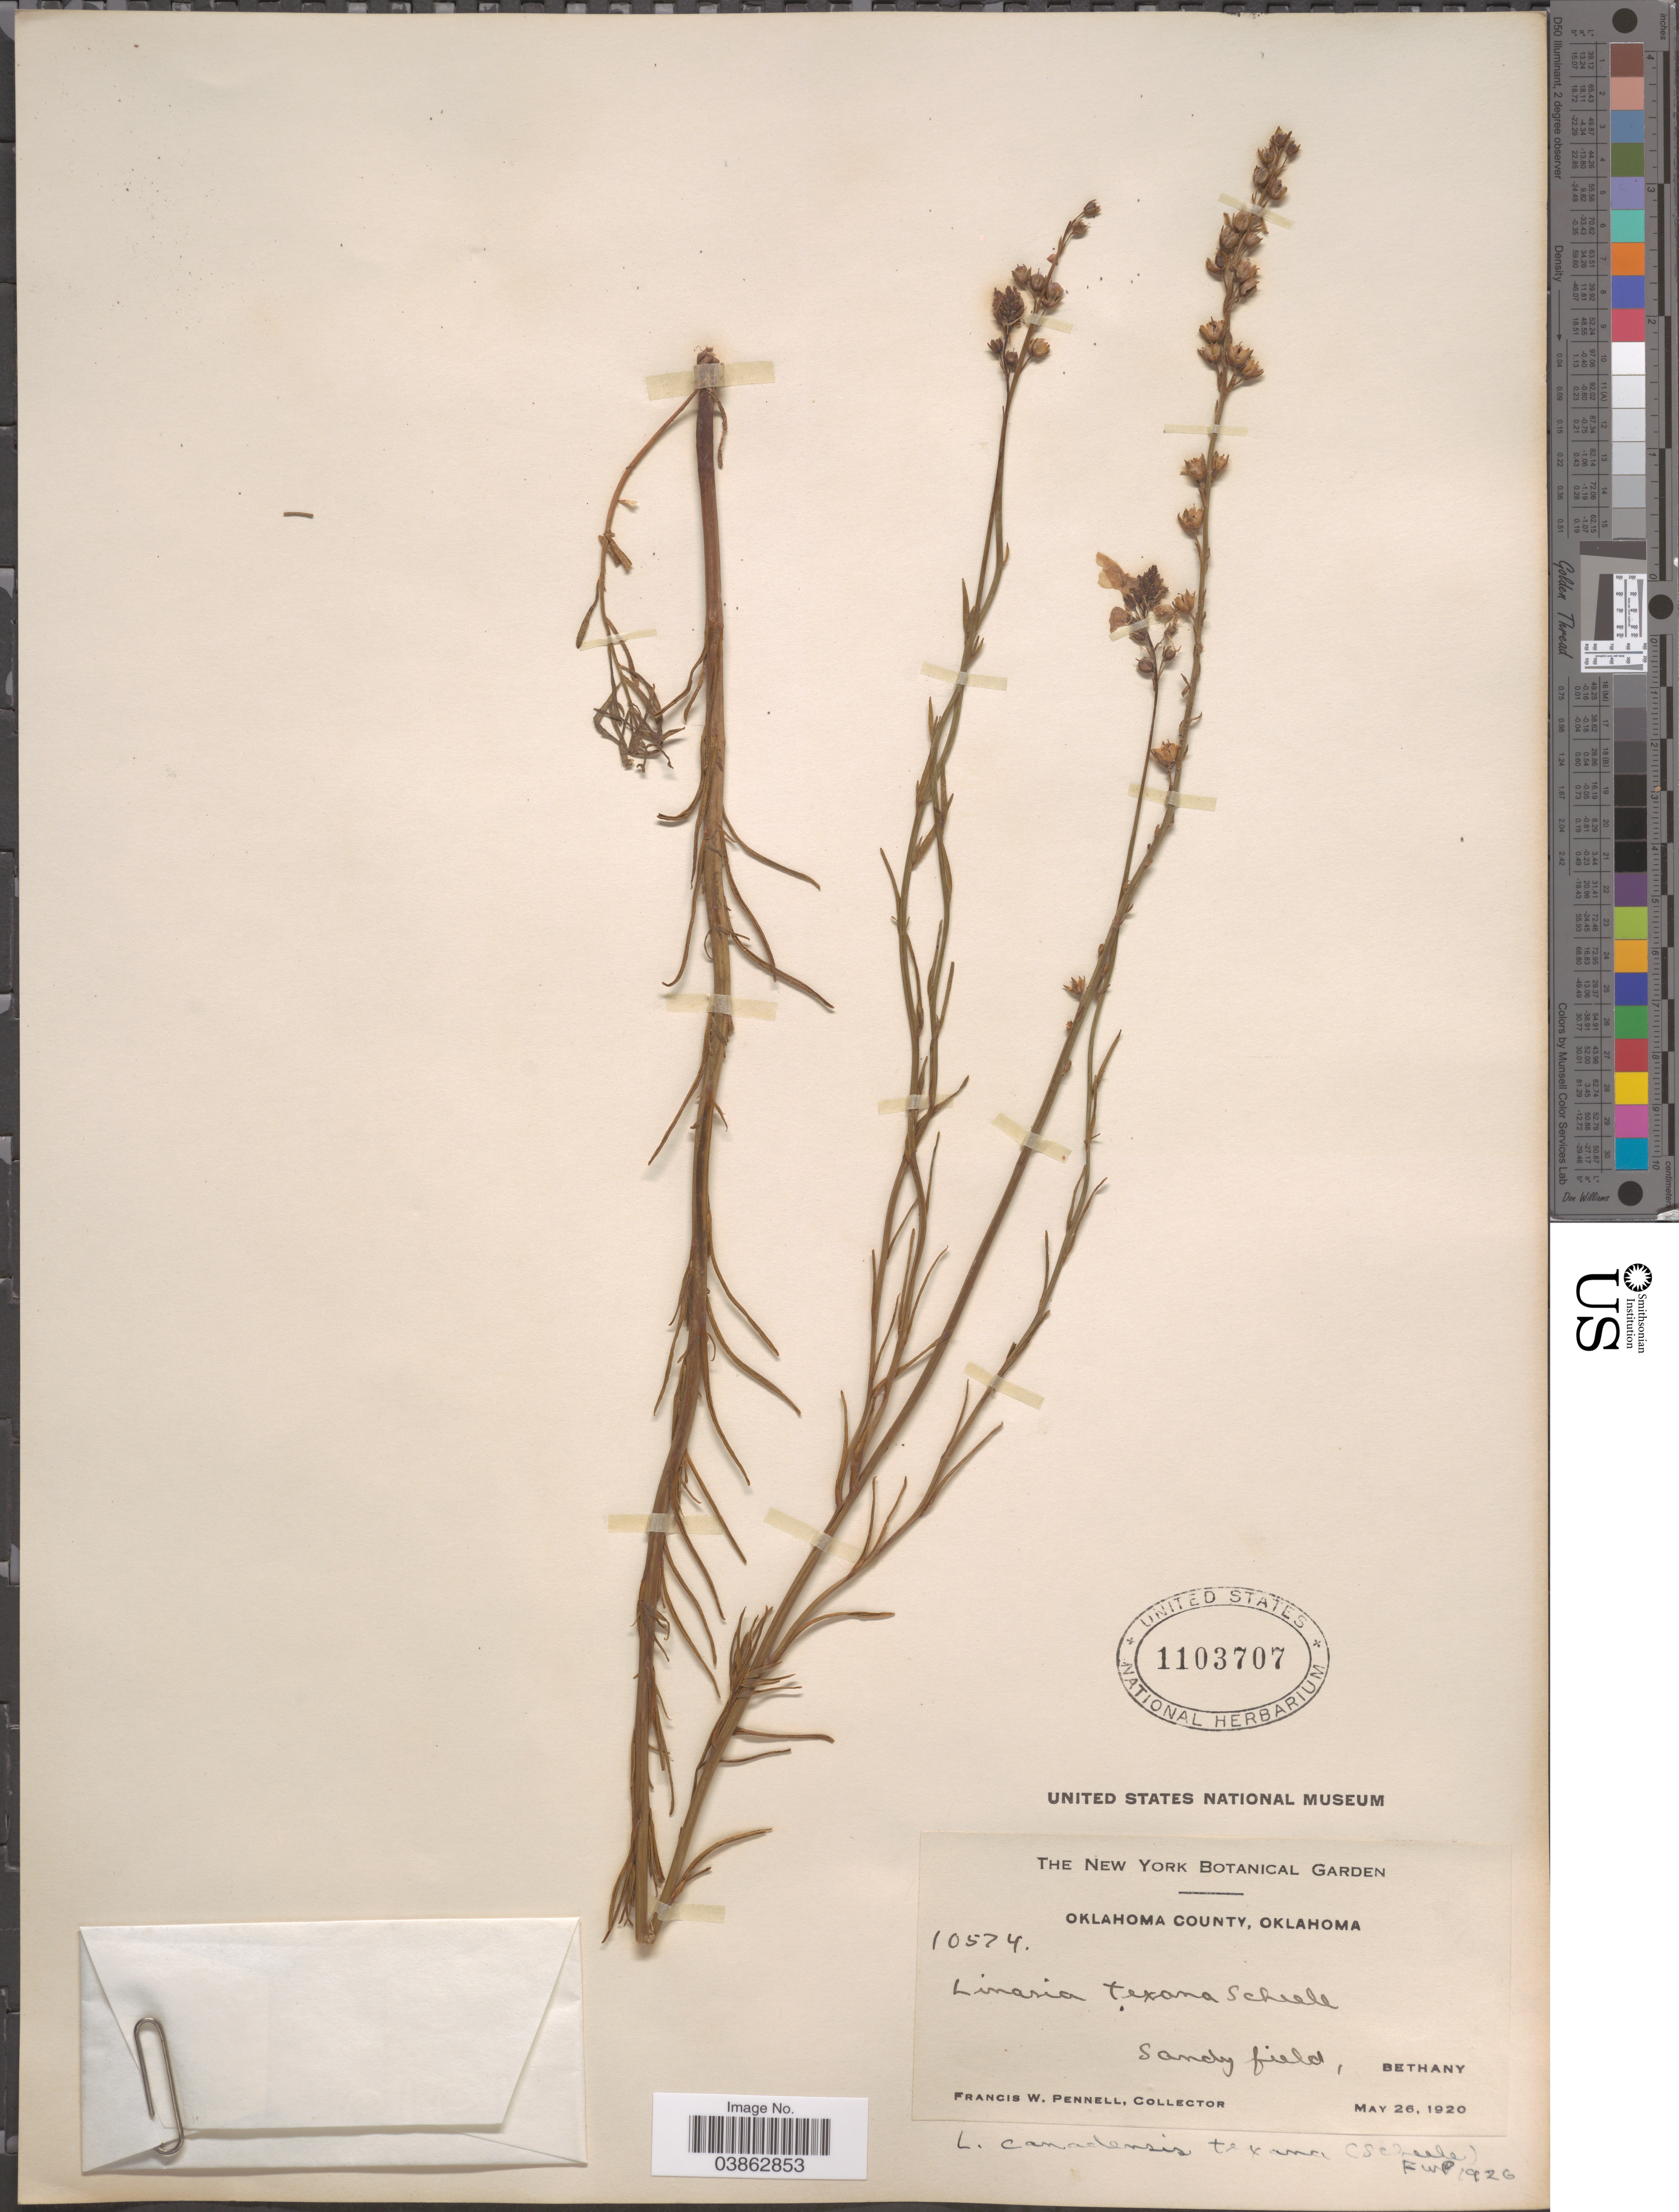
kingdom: Plantae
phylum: Tracheophyta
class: Magnoliopsida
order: Lamiales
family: Plantaginaceae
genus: Linaria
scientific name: Linaria texana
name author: Scheele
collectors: F. W. Pennell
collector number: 10574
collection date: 1920-05-26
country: United States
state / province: Oklahoma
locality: Oklahoma County. Sandy field, Bethany.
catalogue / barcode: US 1103707